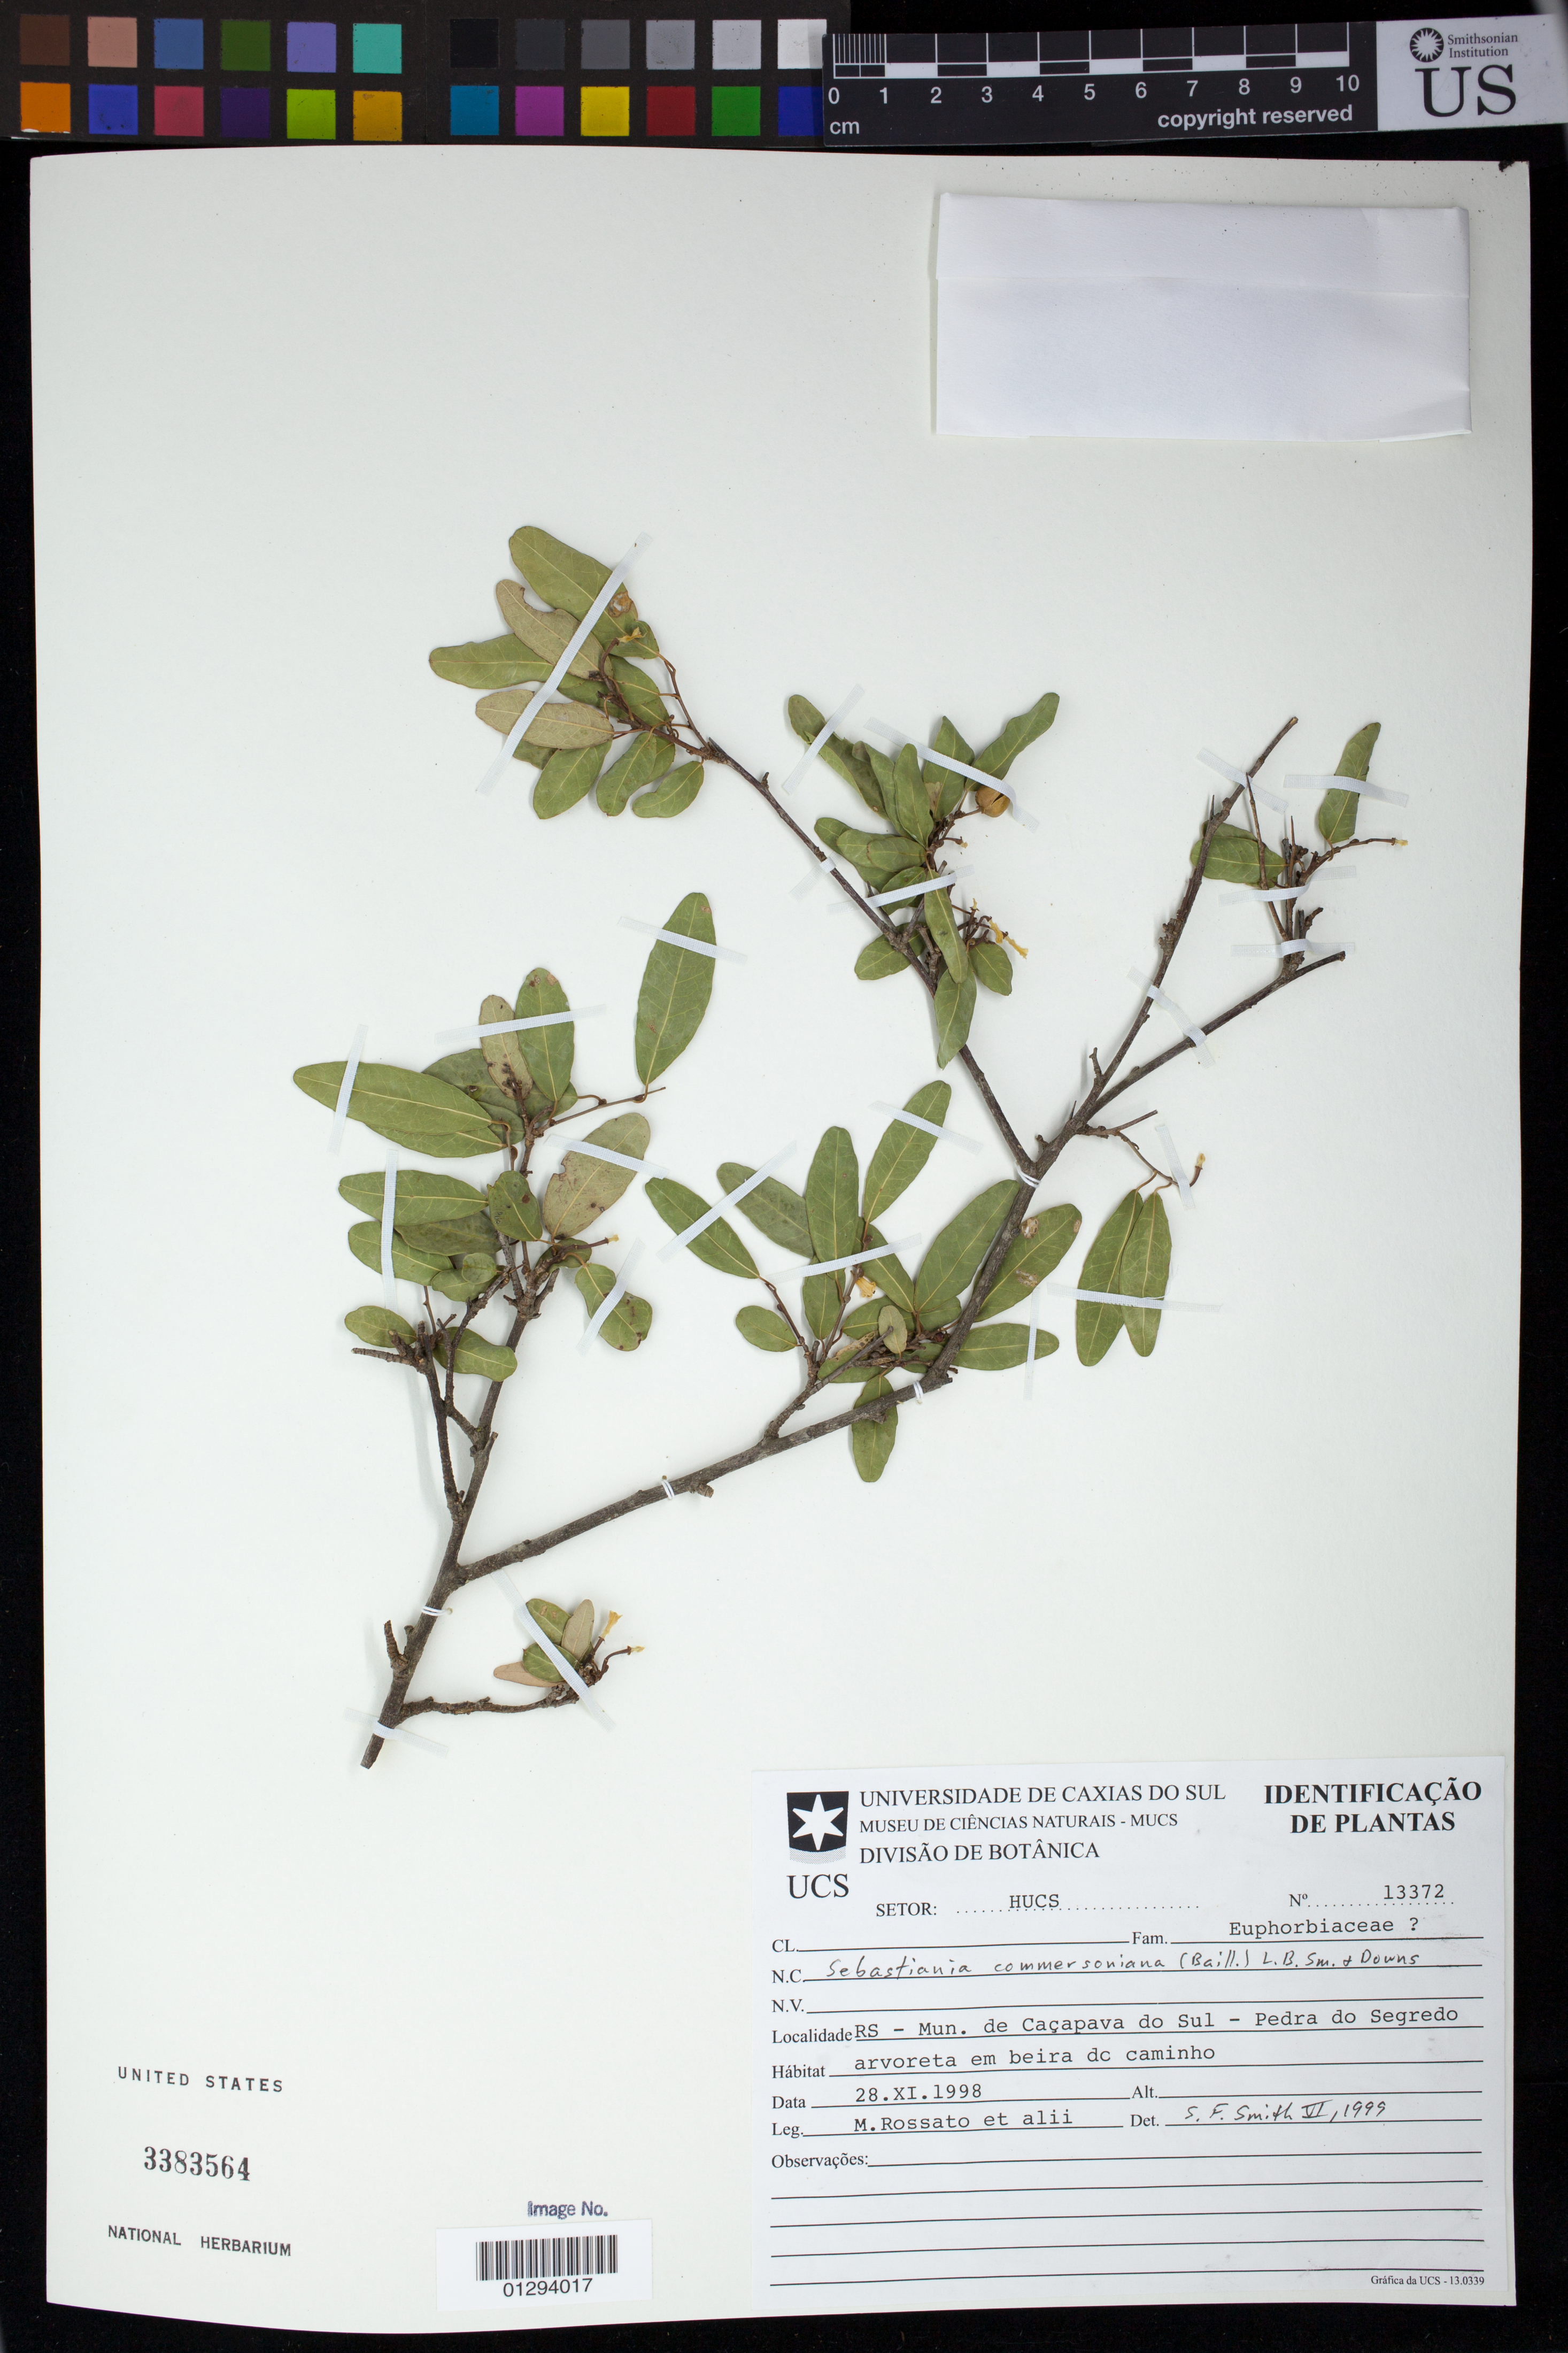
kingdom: Plantae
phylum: Tracheophyta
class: Magnoliopsida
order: Malpighiales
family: Euphorbiaceae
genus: Sebastiania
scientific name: Sebastiania commersoniana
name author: (Baill.) L.B. Sm. & Downs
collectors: M. Rossato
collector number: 13372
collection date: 1998-11-28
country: Brazil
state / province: Rio Grande do Sul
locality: Mun. de Cacapava do Sul - Pedra do Segredo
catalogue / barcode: US 3383564